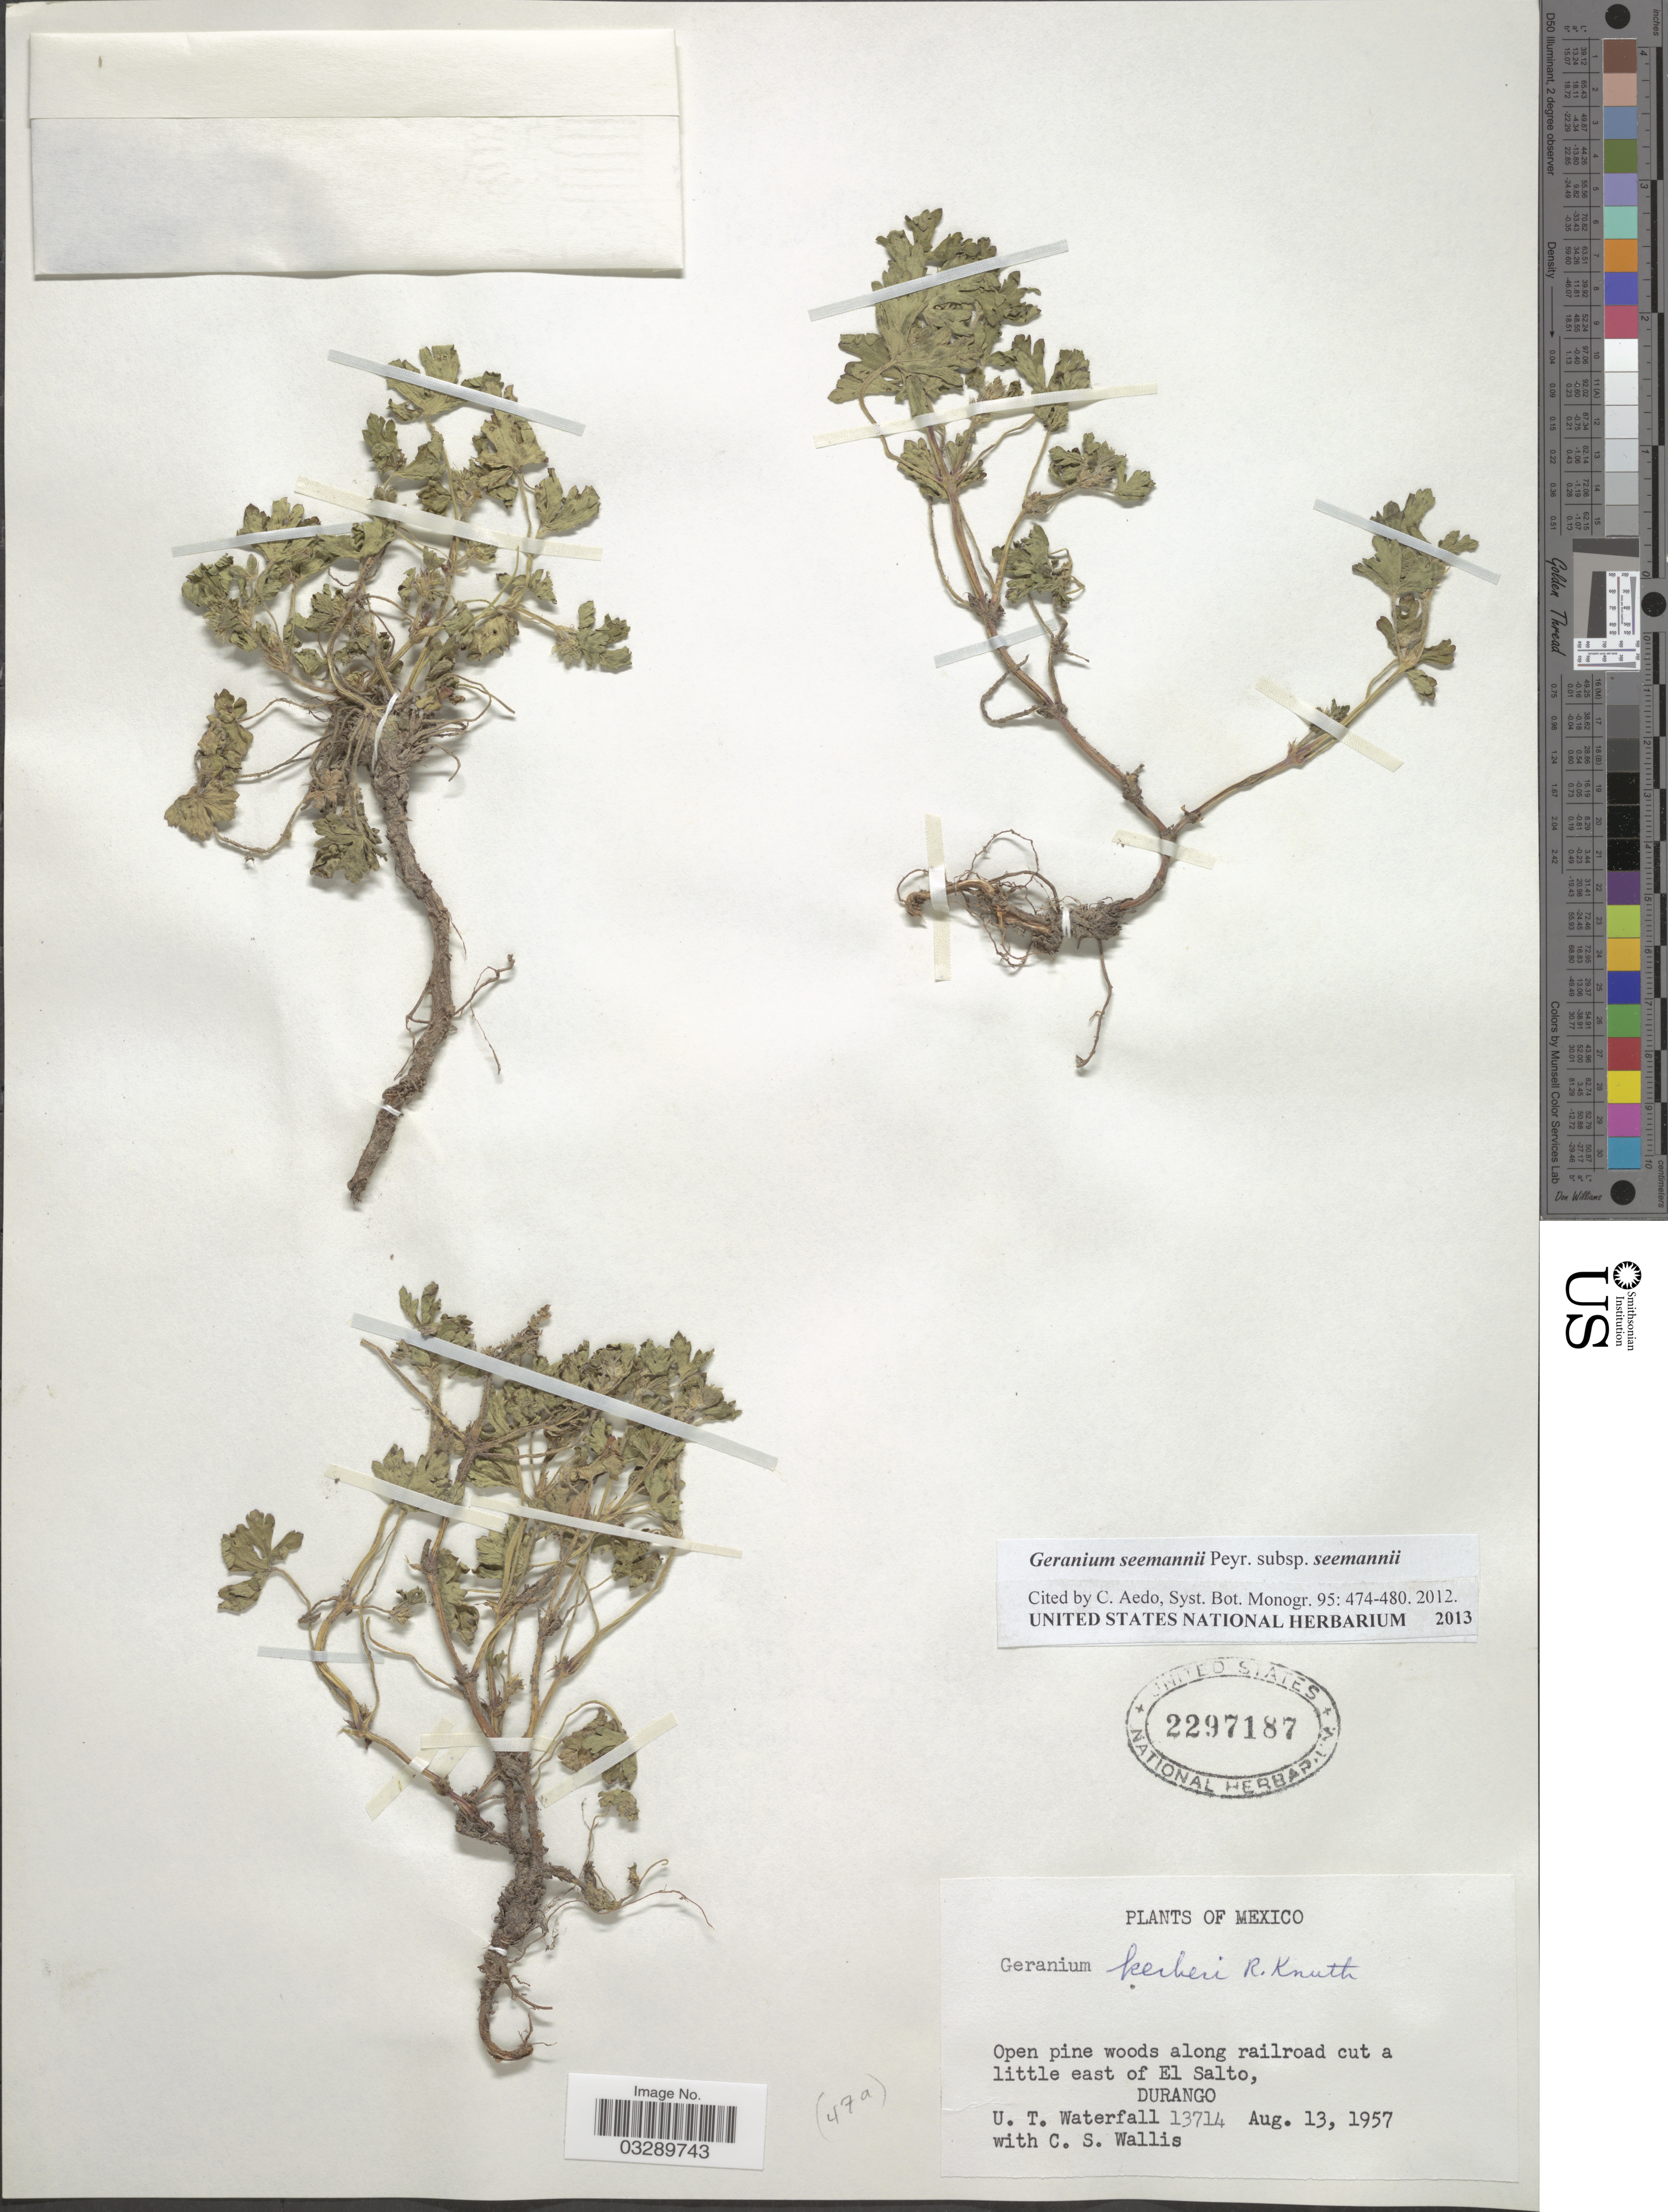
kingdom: Plantae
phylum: Tracheophyta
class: Magnoliopsida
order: Geraniales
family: Geraniaceae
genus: Geranium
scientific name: Geranium seemannii subsp. seemannii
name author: Peyr.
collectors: U. T. Waterfall & C. S. Wallis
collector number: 13714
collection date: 1957-08-13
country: Mexico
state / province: Durango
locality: Open pine woods along railroad cut a little east of El Salto.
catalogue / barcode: US 2297187